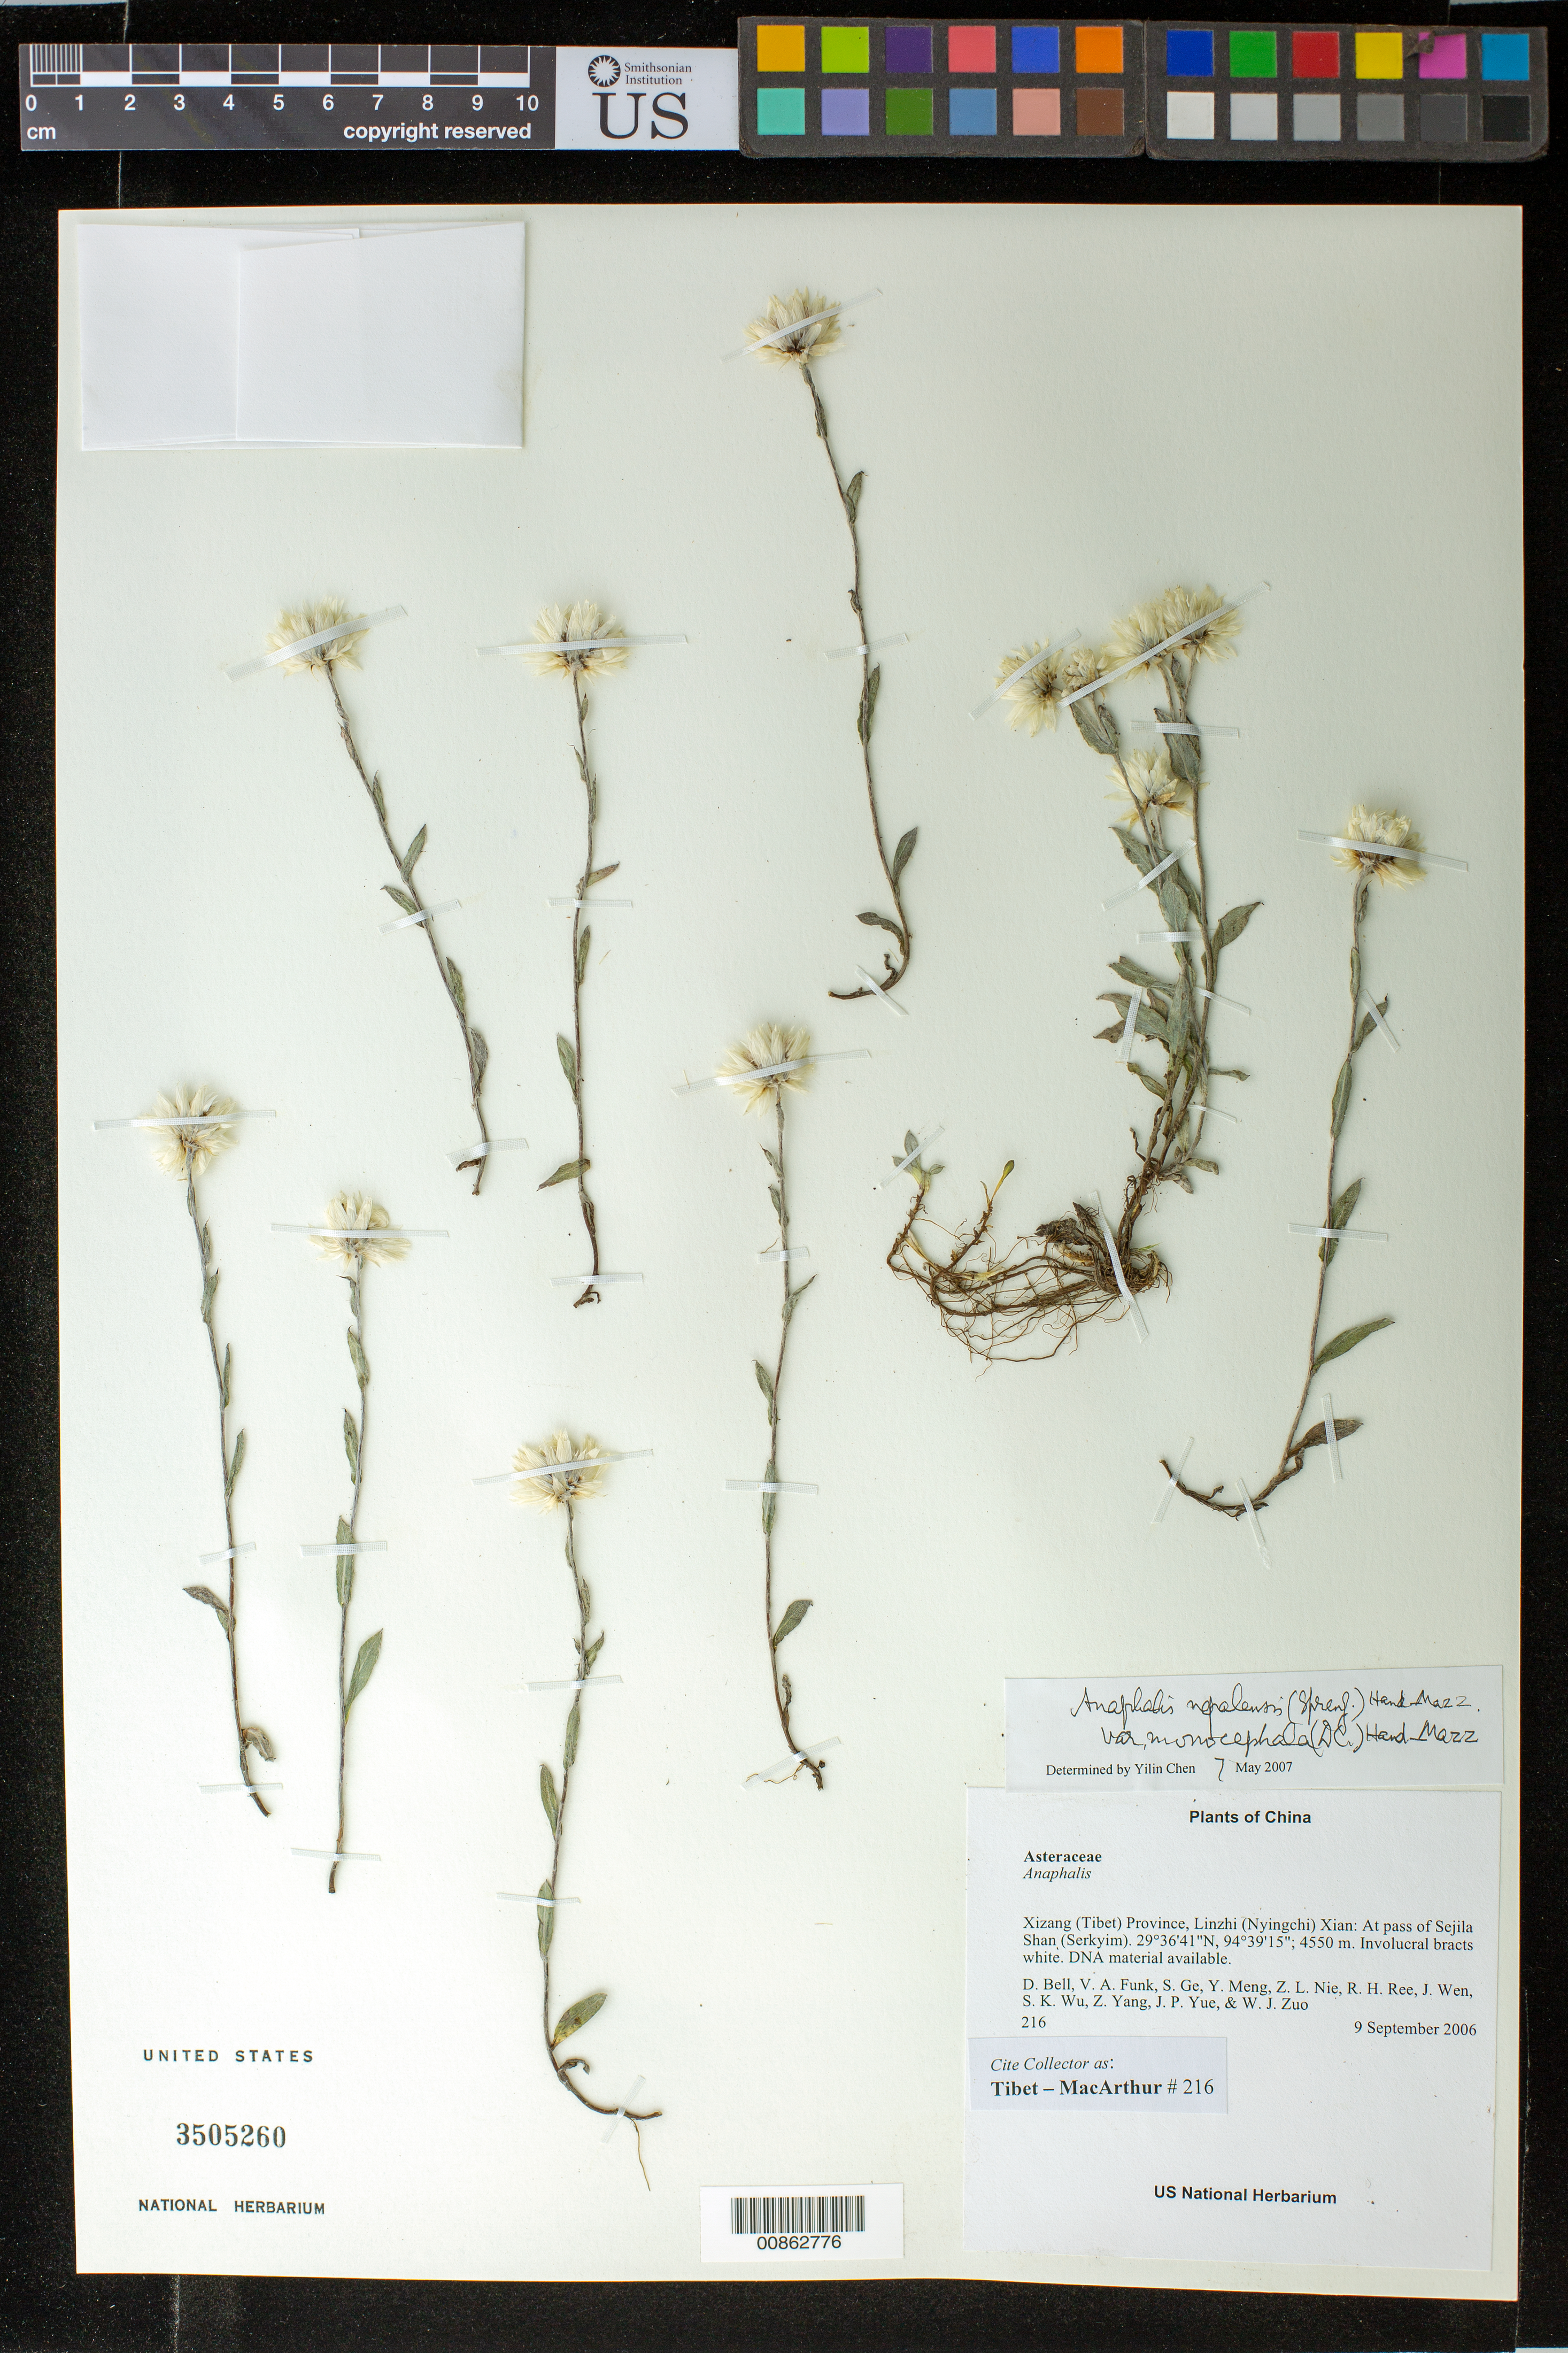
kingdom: Plantae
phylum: Tracheophyta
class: Magnoliopsida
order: Asterales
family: Asteraceae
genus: Anaphalis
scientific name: Anaphalis nepalensis var. monocephala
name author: (DC.) Hand.-Mazz.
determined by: Yilin Chen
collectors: Tibet-MacArthur, D. A. Bell, V. Funk, S. Ge, Y. Meng, Z. Nie, R. Ree, J. Wen, S. K. Wu, Z. Yang, J. Yue & W. Zuo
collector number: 216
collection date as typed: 09 Sep 2006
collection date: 2006-09-09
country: China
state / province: Xizang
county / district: Linzhi (Nyingchi) Xian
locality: At pass of Sejila Shan (Serkyim).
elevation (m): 4550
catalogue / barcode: US 3505260